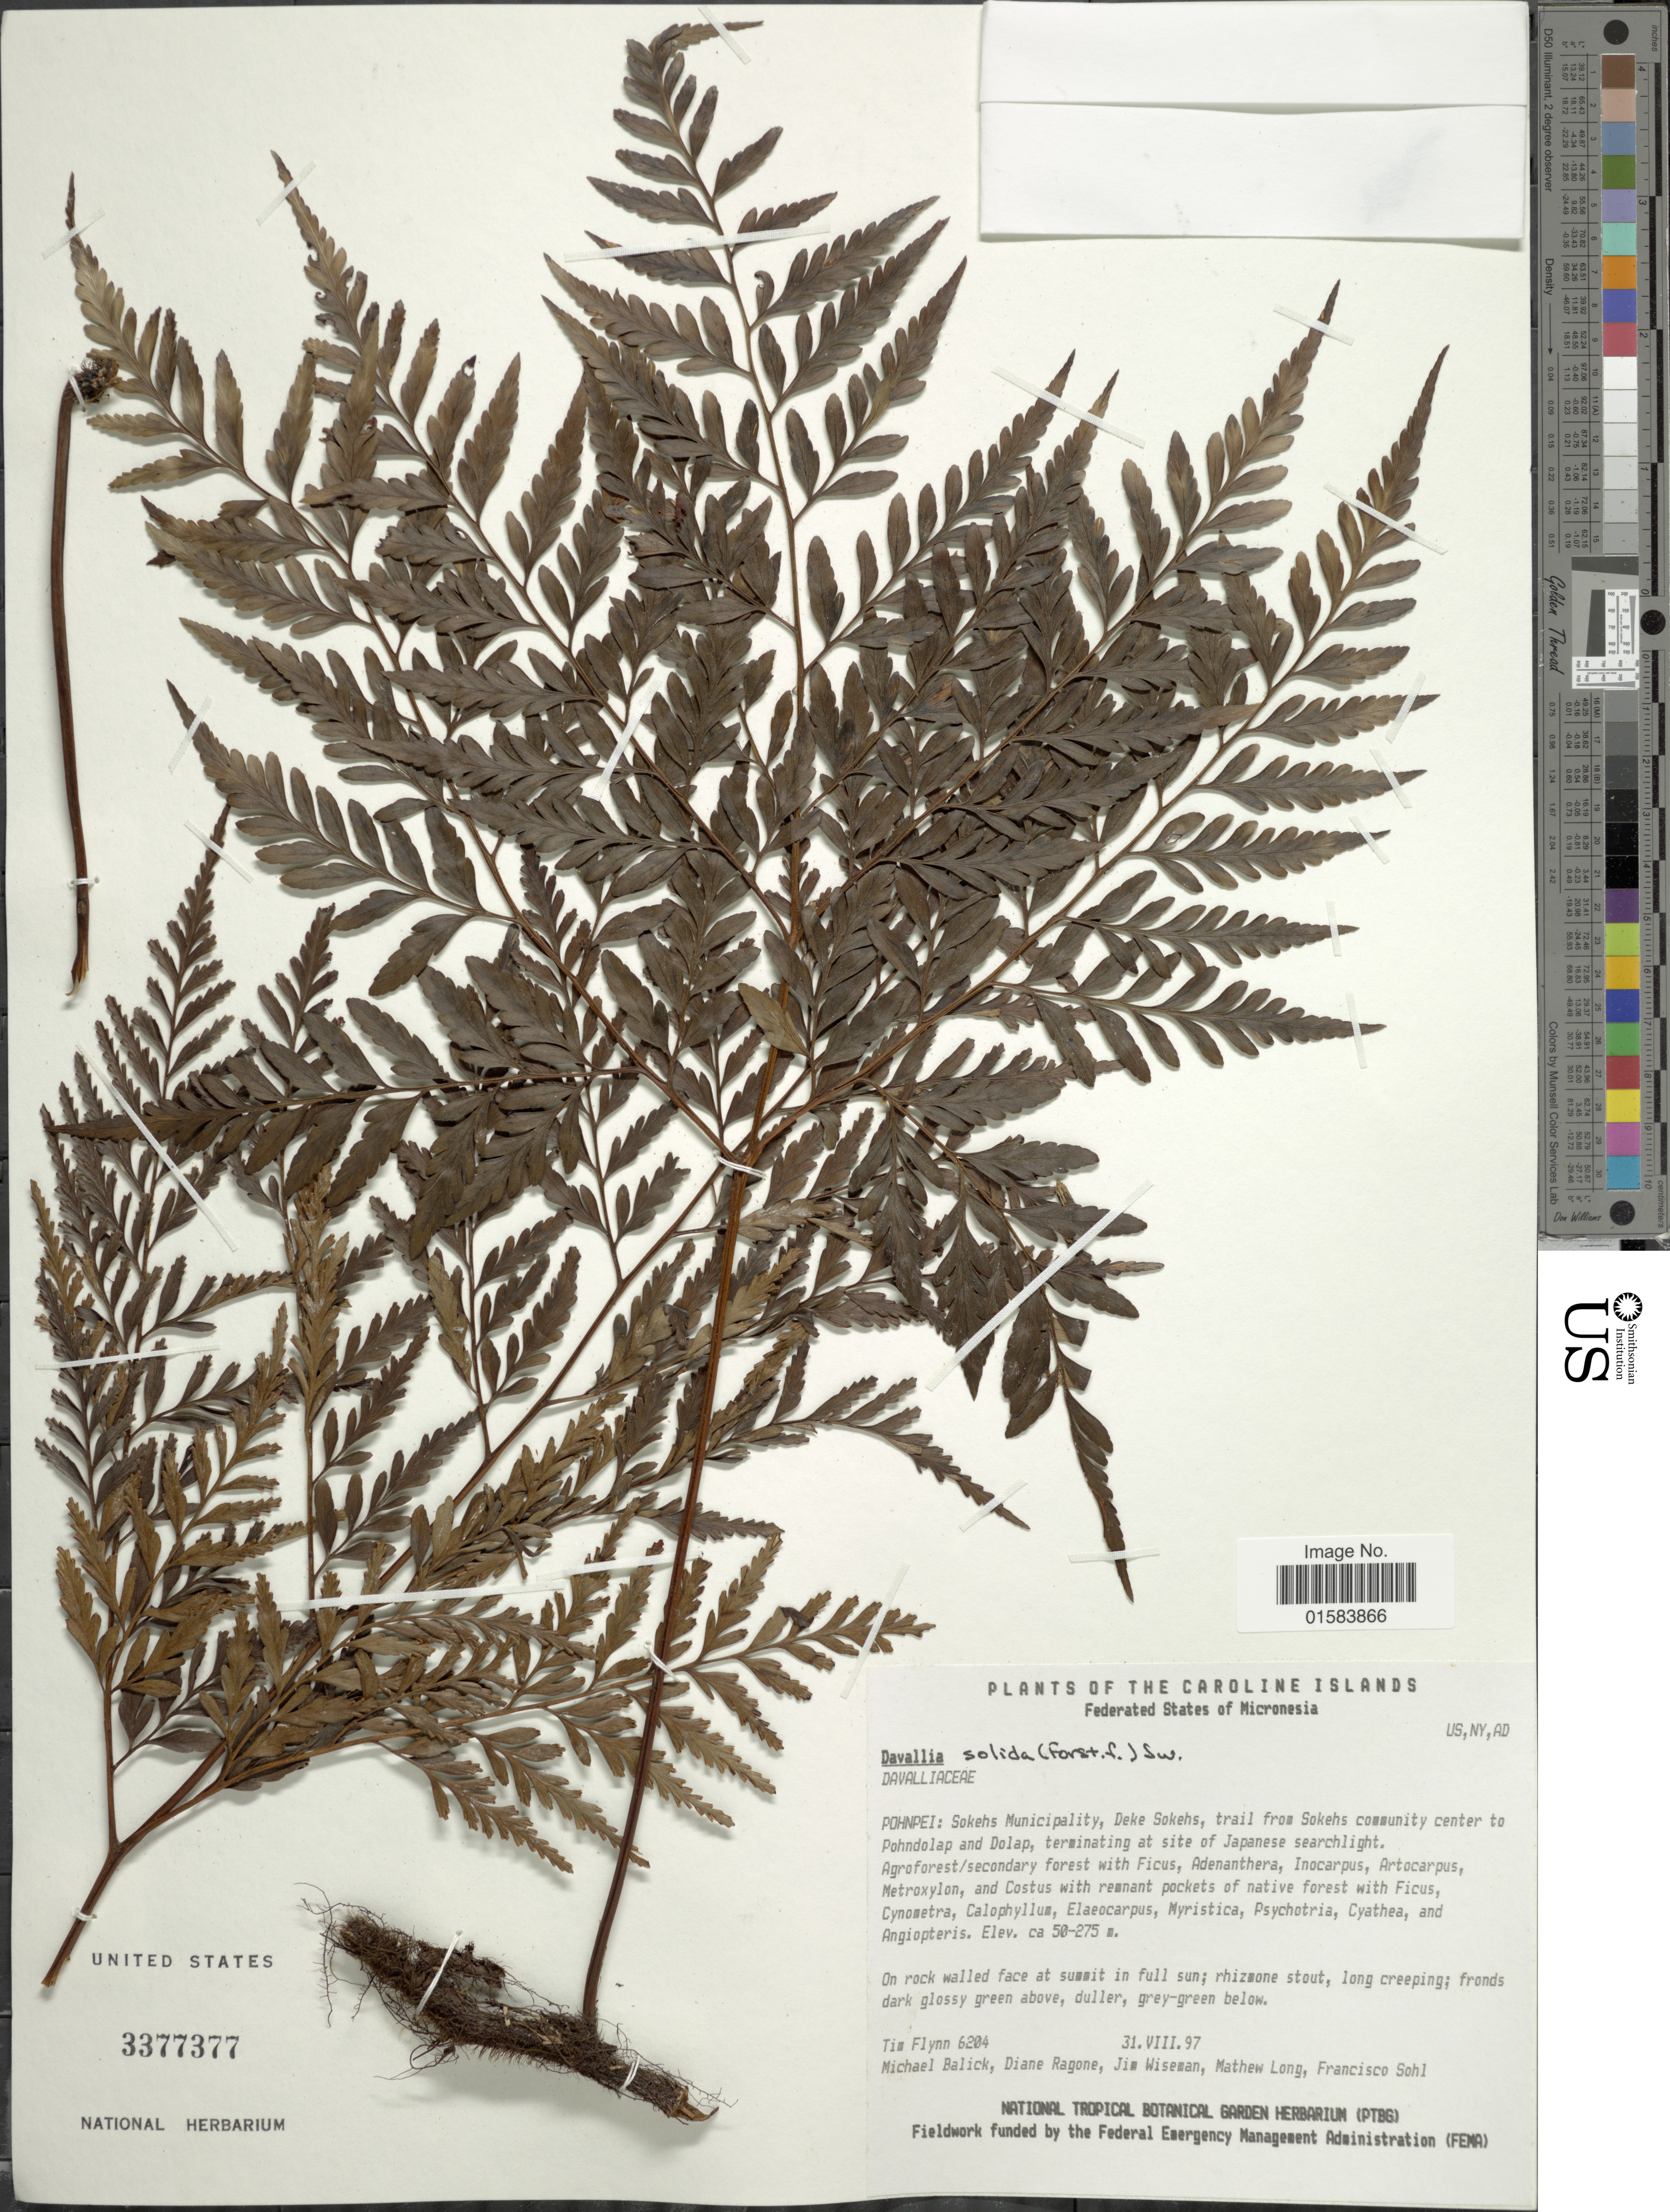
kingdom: Plantae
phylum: Tracheophyta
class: Polypodiopsida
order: Polypodiales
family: Davalliaceae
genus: Davallia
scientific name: Davallia solida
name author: (G. Forst.) Sw.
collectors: T. Flynn, M. J. Balick, D. Ragone, J. Wiseman & et al.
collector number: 6204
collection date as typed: Transcribed d/m/y: 31/8/97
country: Micronesia, Federated States of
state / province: Pohnpei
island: Pohnpei [Ponape]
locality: Sokehs Municipality, Deke Sokehs, trail from Sokehs community center to Pohnodolap and Dolap, terminating at site Japanese searchlight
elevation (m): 50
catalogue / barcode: US 3377377